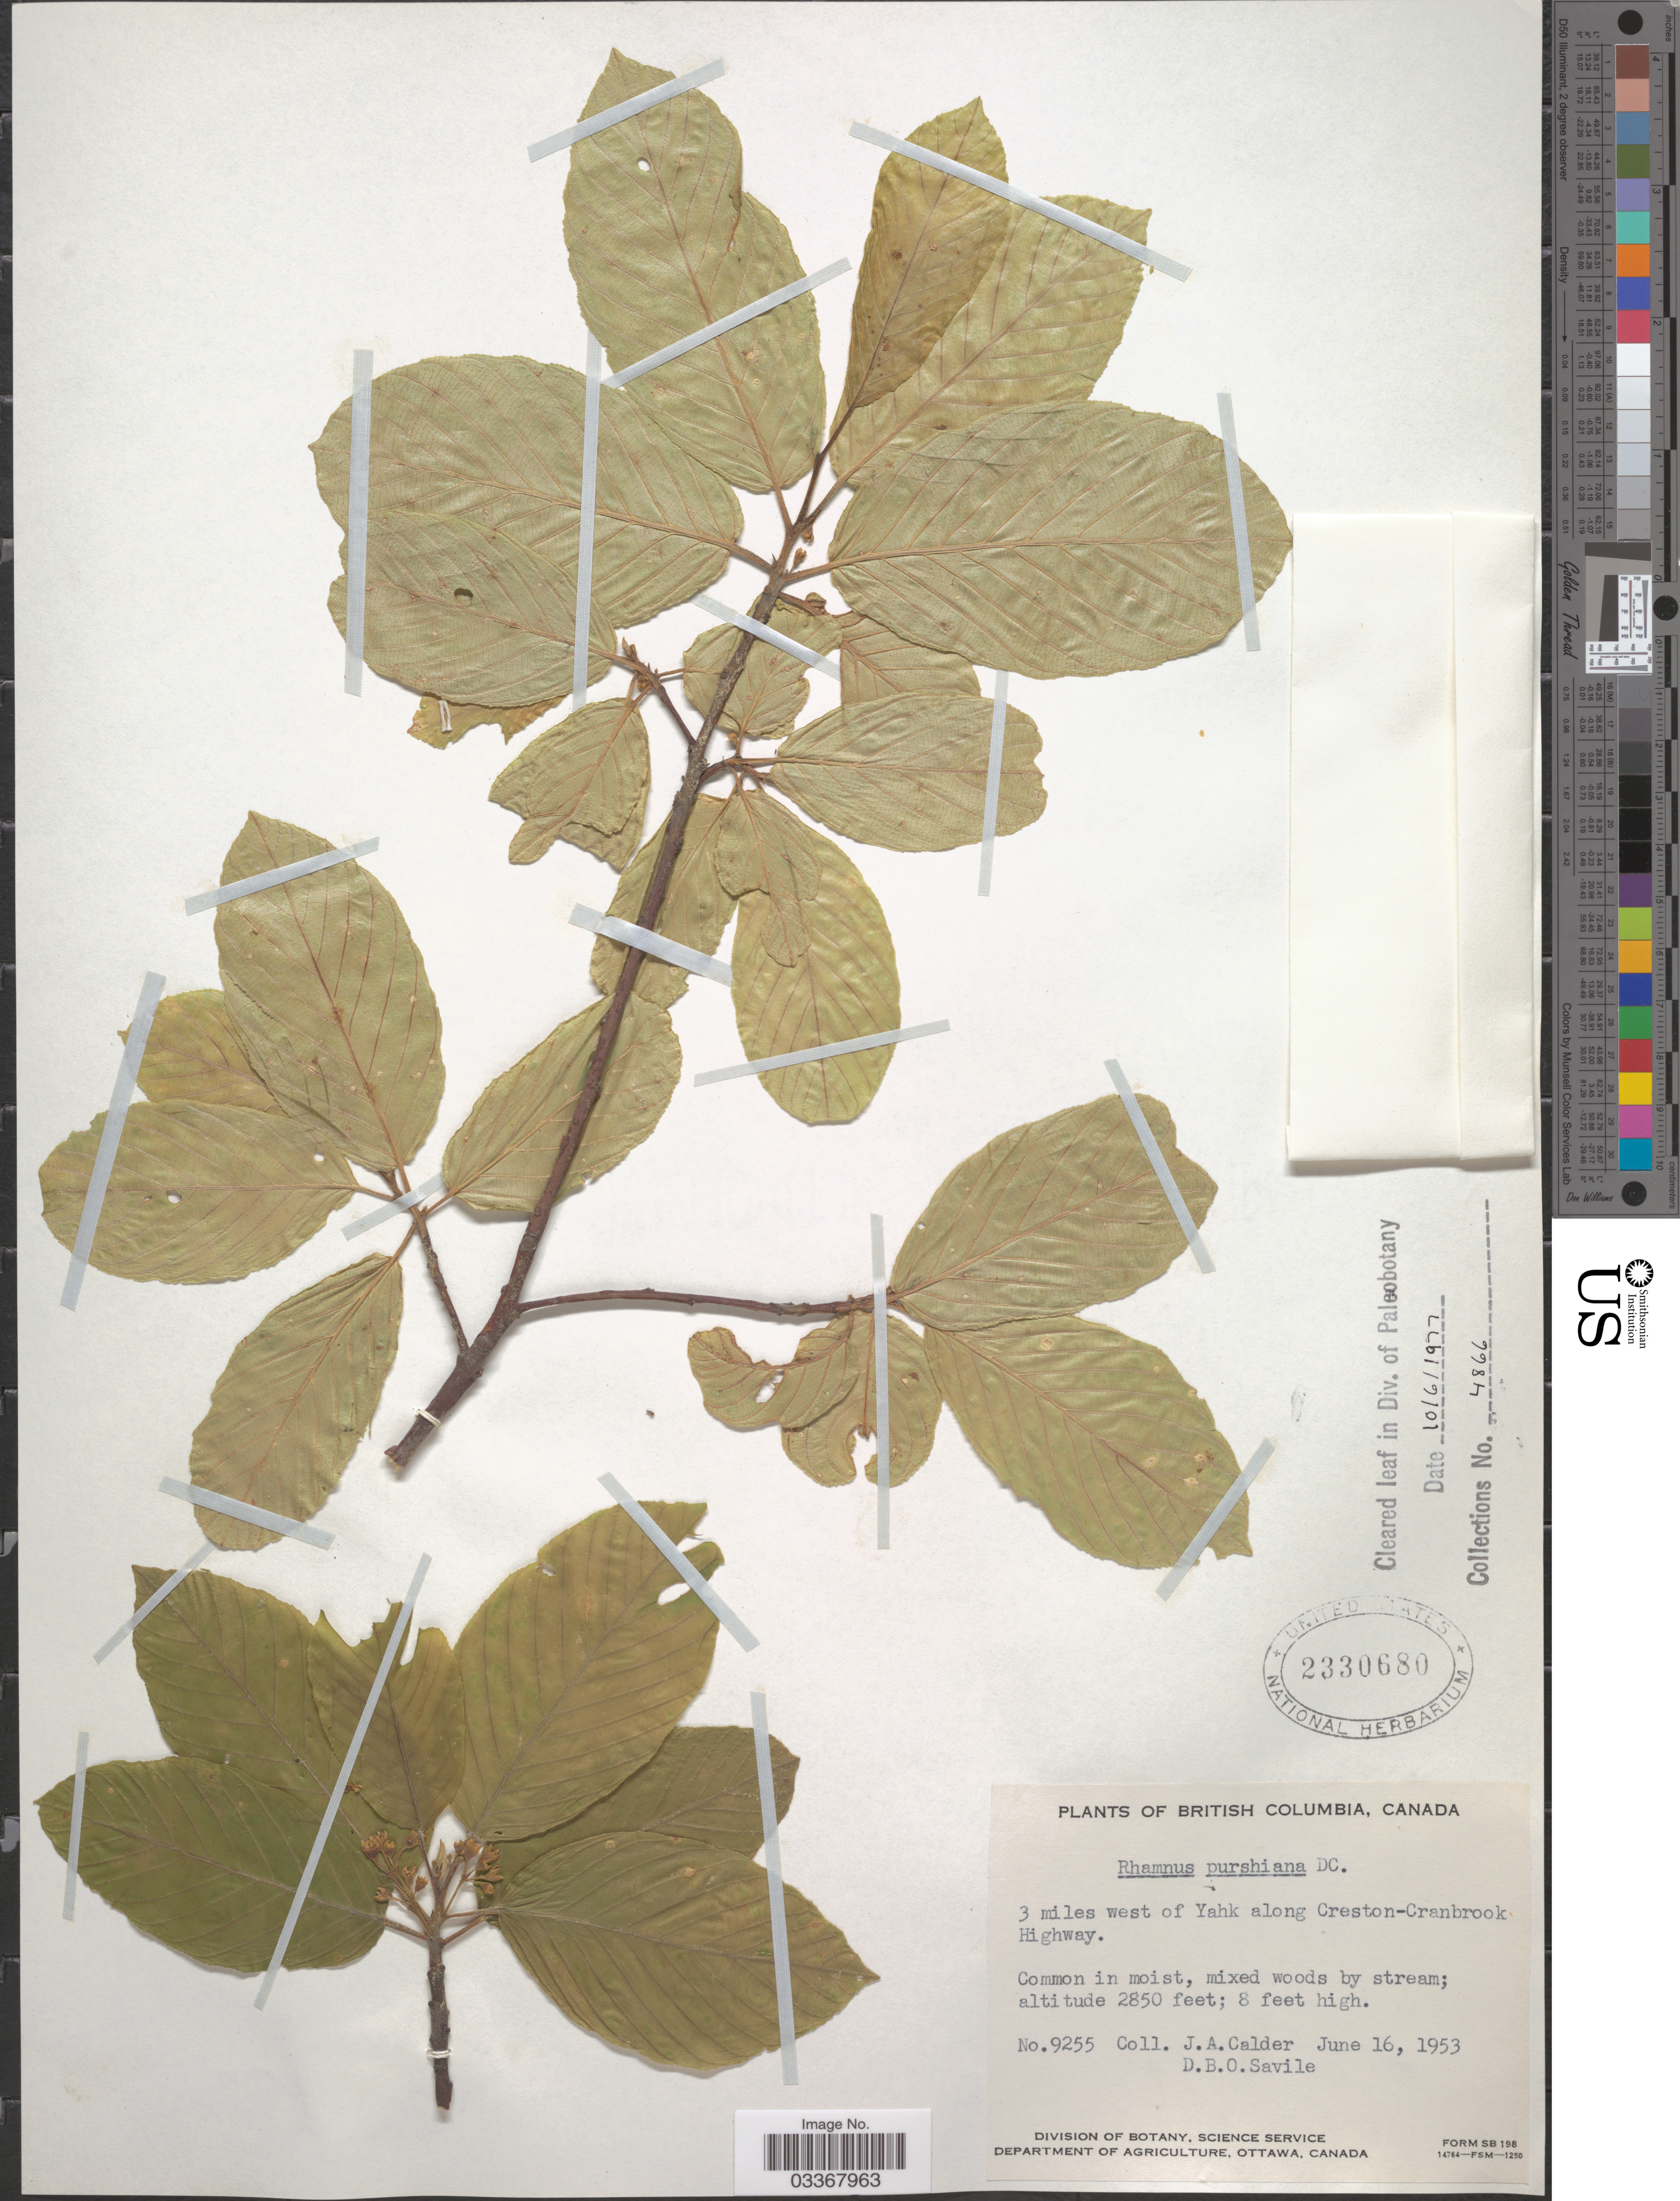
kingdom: Plantae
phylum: Tracheophyta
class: Magnoliopsida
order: Rosales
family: Rhamnaceae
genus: Frangula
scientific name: Frangula purshiana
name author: (DC.) A. Gray ex J.G. Cooper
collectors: J. A. Calder & D. Savile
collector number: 9255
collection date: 1953-06-16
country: Canada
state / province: British Columbia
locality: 3 miles west of Yahk along Creston-Cranbrook Highway.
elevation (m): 869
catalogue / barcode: US 2330680